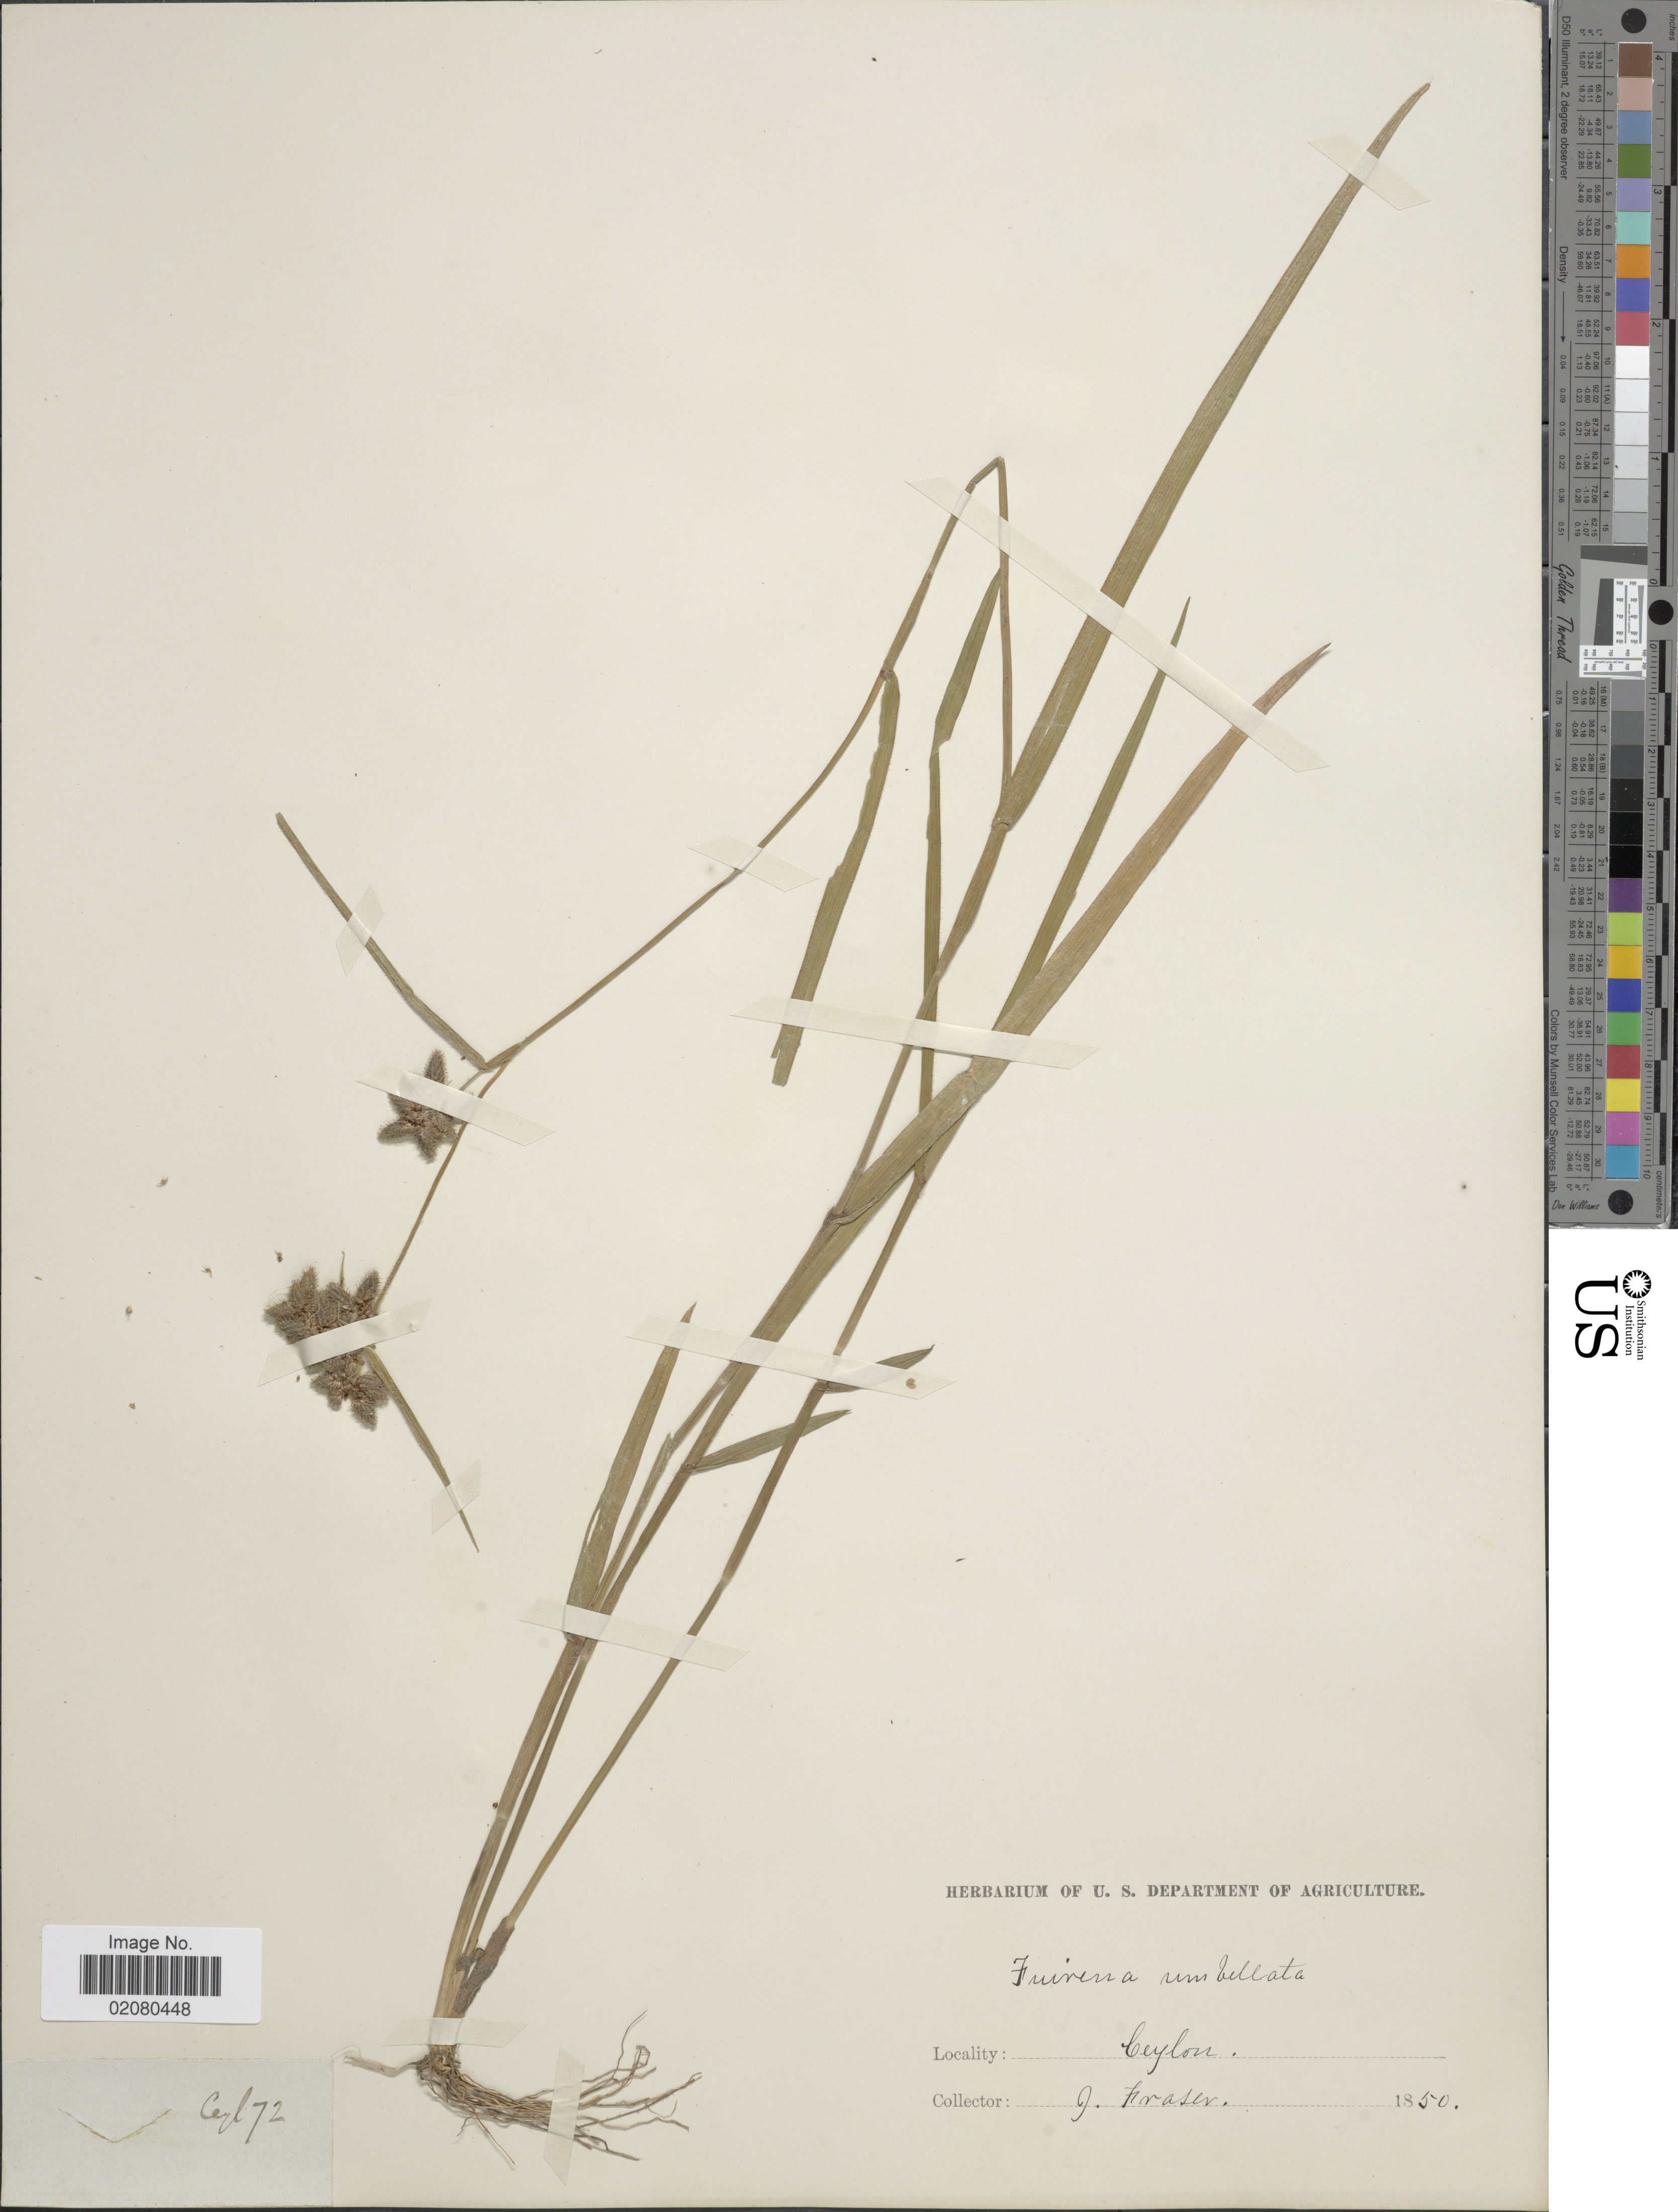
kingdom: Plantae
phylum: Tracheophyta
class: Liliopsida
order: Poales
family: Cyperaceae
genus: Fuirena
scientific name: Fuirena umbellata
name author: Rottb.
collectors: J. Fraser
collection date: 1850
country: Sri Lanka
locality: Ceylon.